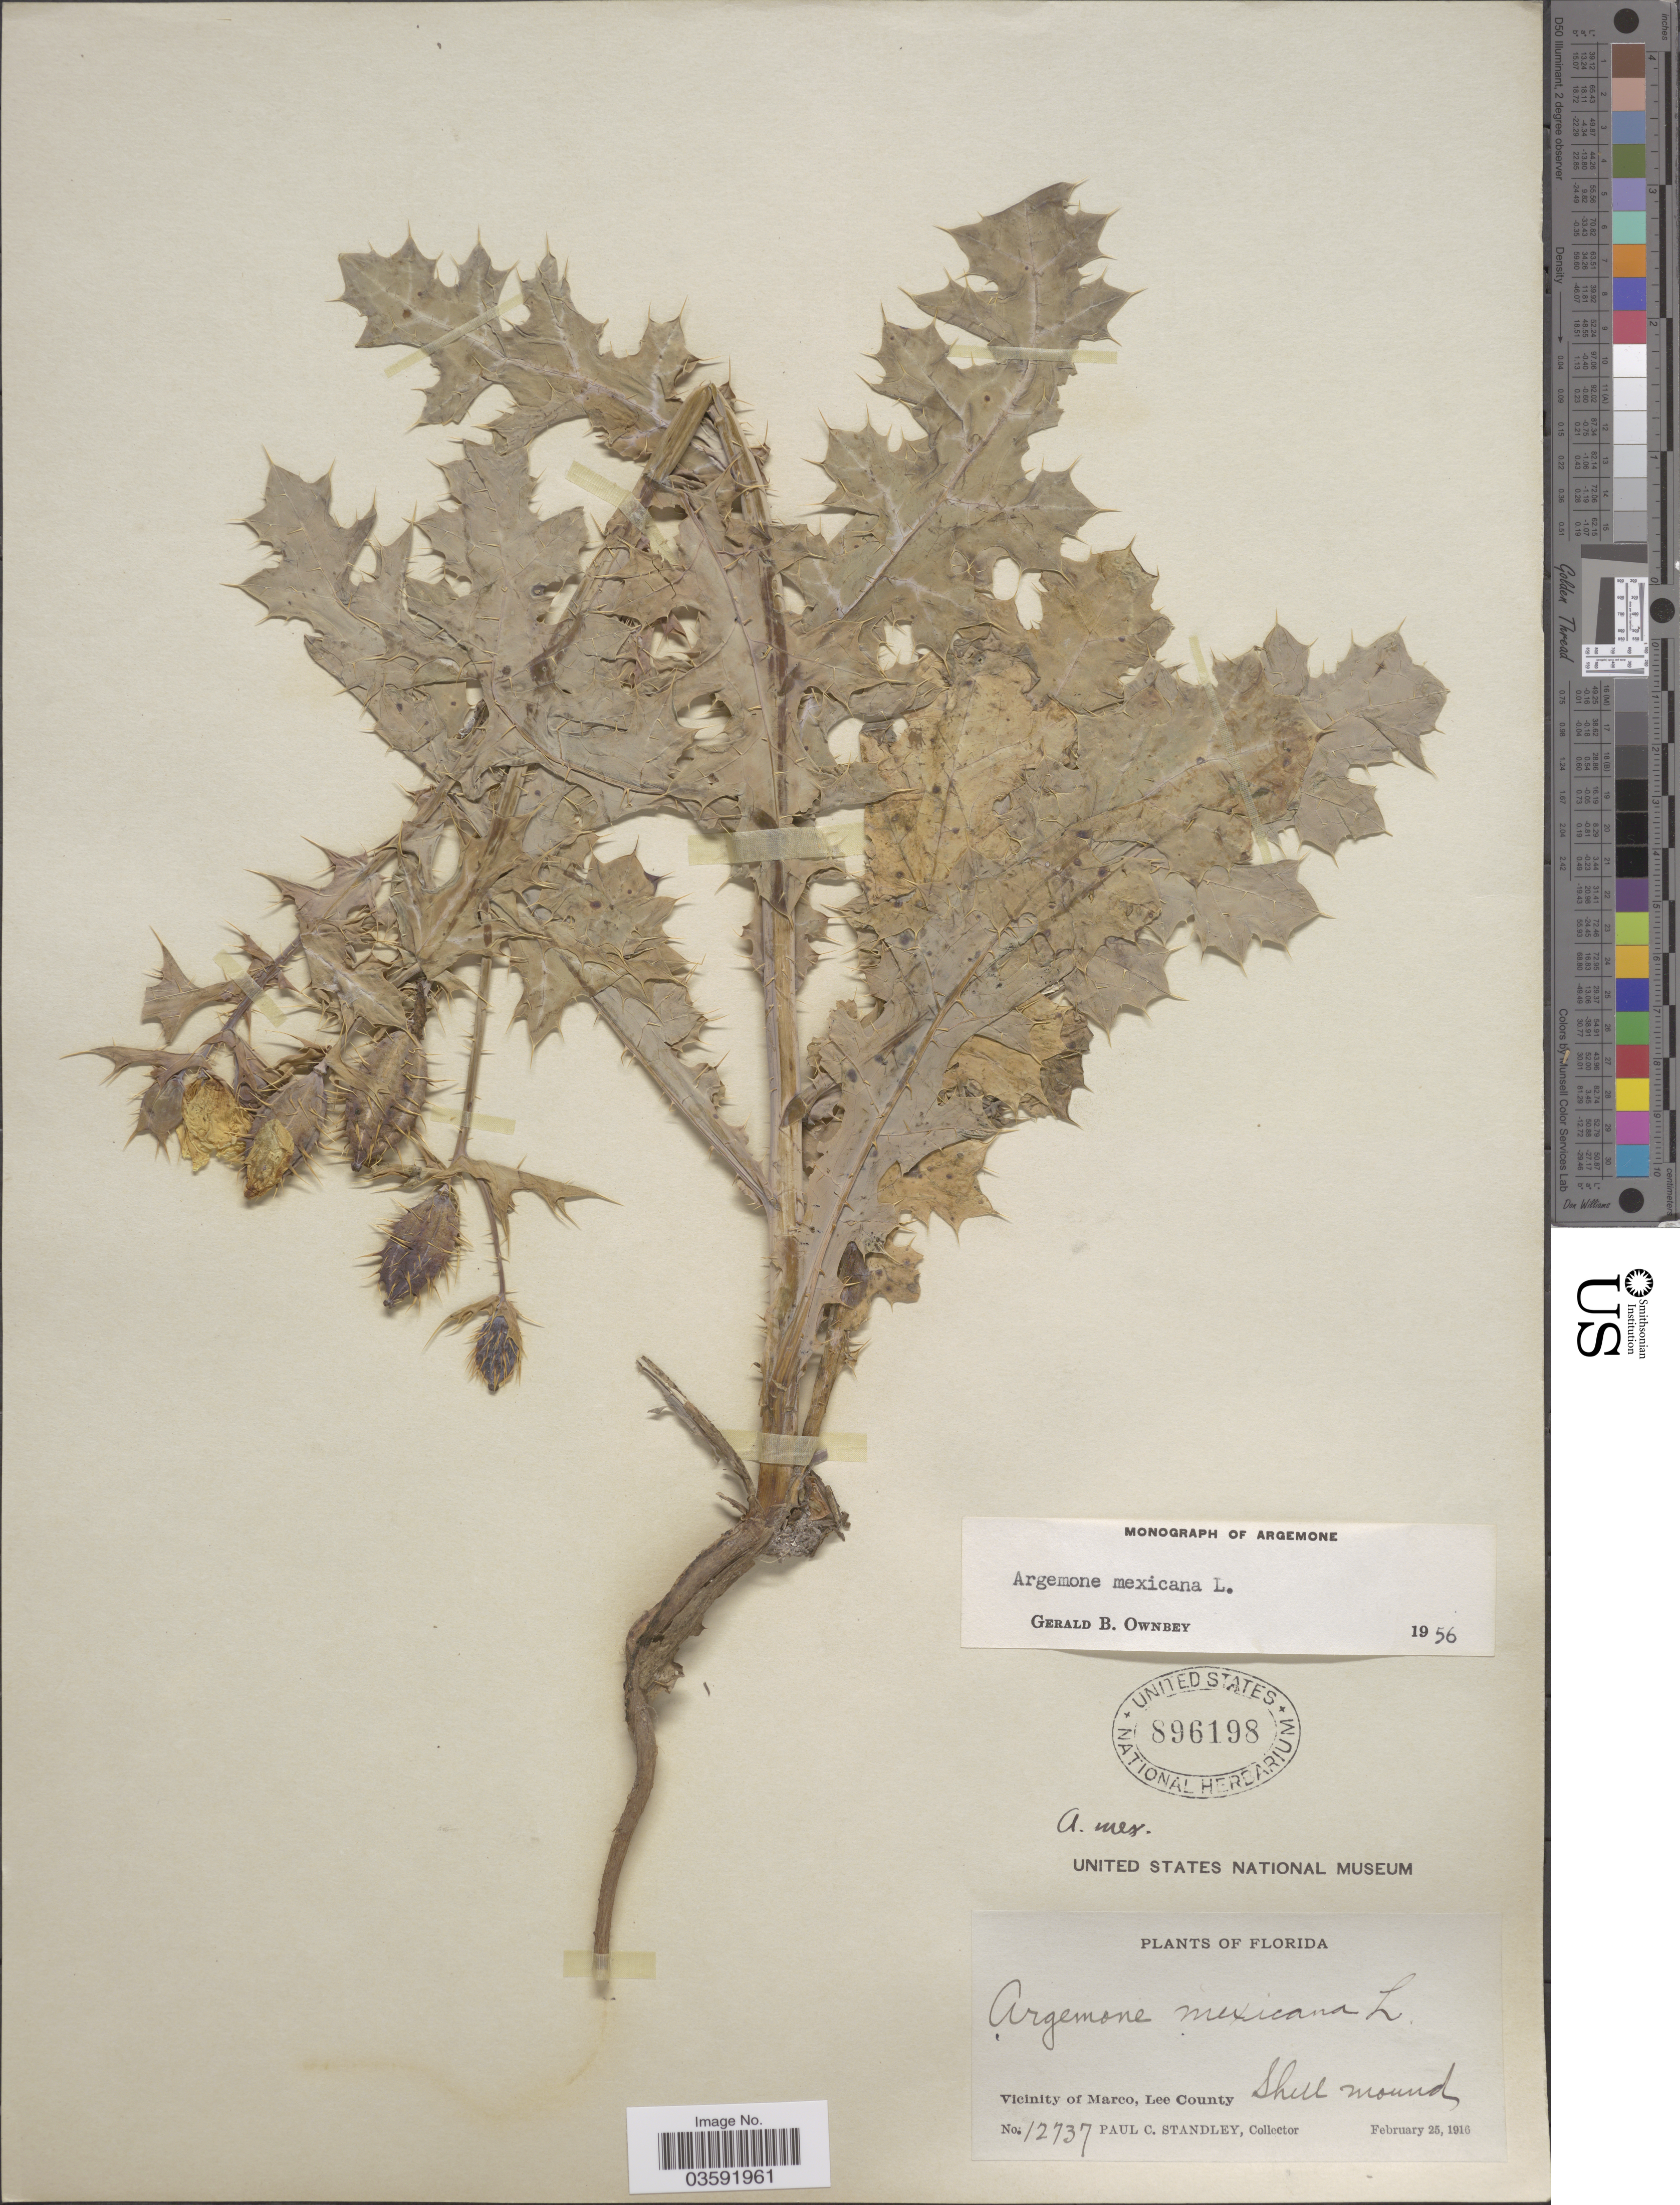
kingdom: Plantae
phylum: Tracheophyta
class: Magnoliopsida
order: Ranunculales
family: Papaveraceae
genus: Argemone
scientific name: Argemone mexicana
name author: L.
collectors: P. C. Standley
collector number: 12737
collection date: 1916-02-25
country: United States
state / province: Florida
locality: Vicinity of Marco, Lee County. Shell Mound.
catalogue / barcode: US 896198